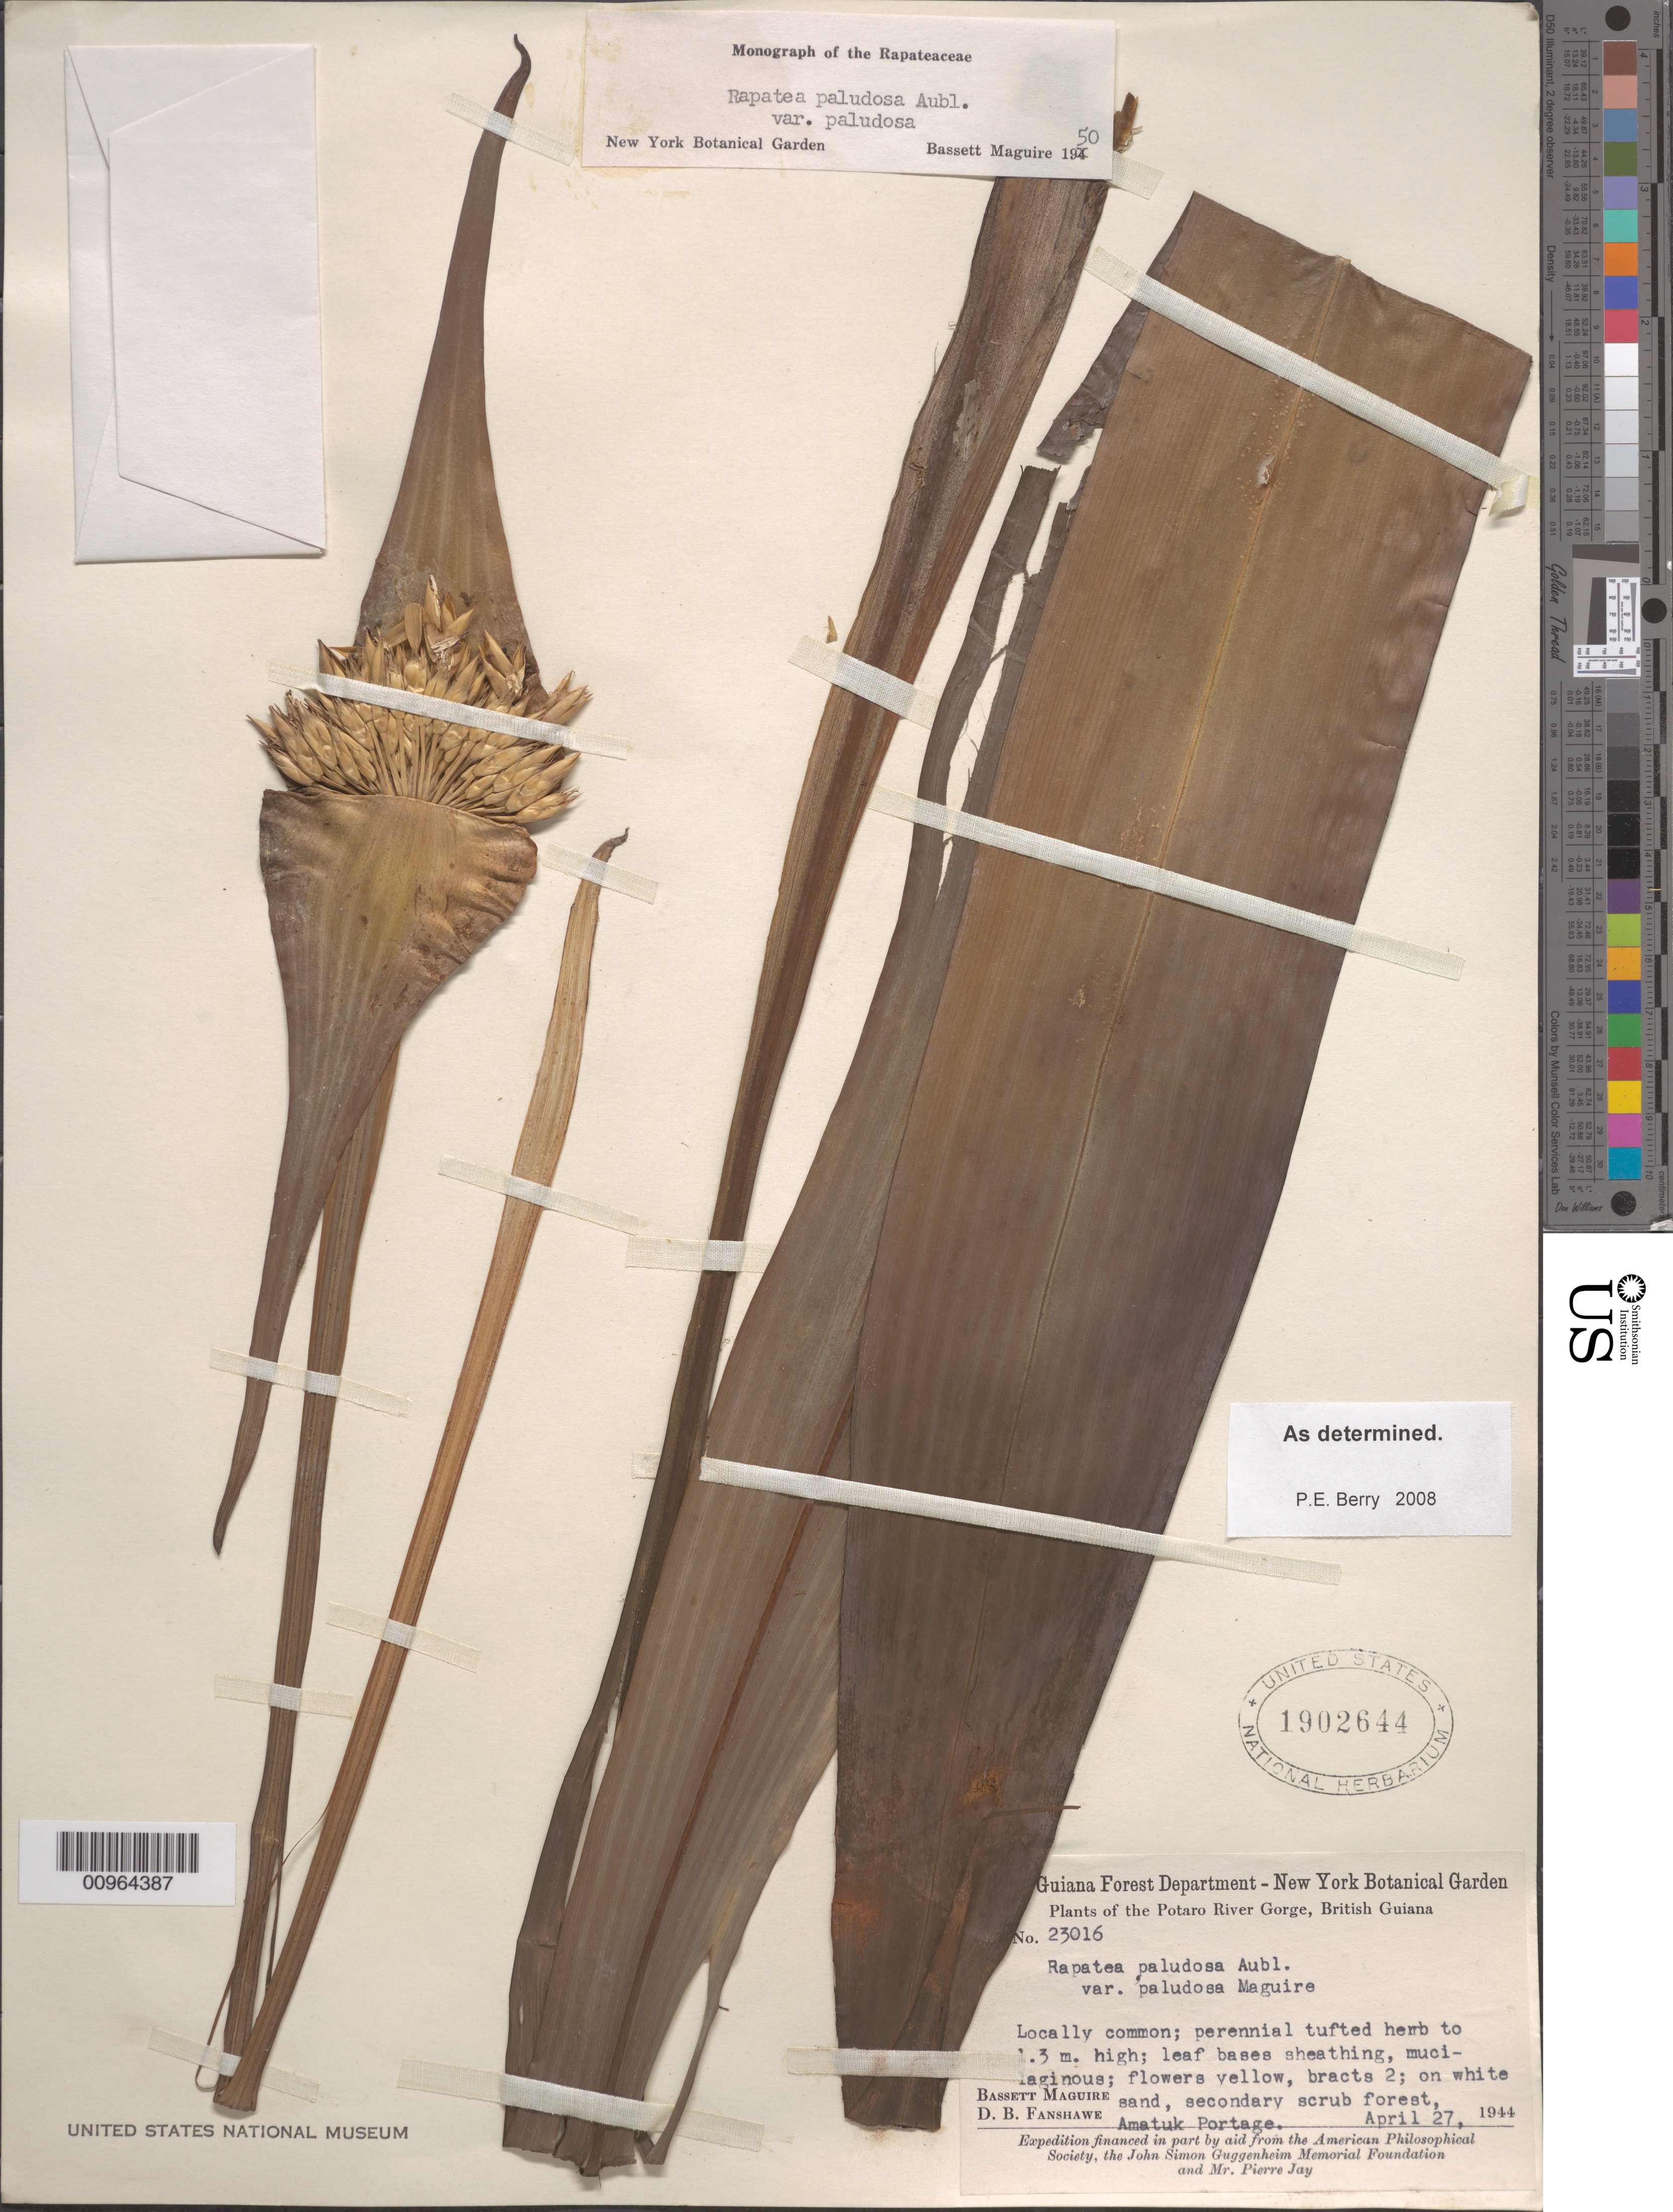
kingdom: Plantae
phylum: Tracheophyta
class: Liliopsida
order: Poales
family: Rapateaceae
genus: Rapatea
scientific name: Rapatea paludosa var. paludosa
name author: Aubl.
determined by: Berry, P. E., (WIS), University of Wisconsin - Madison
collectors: B. Maguire & D. B. Fanshawe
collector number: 23016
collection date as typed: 27-Apr-44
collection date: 1944-04-27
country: Guyana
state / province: Potaro-Siparuni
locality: Amatuk Portage, Potaro River Gorge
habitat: White sand, secondary scrub forest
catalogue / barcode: US 1902644